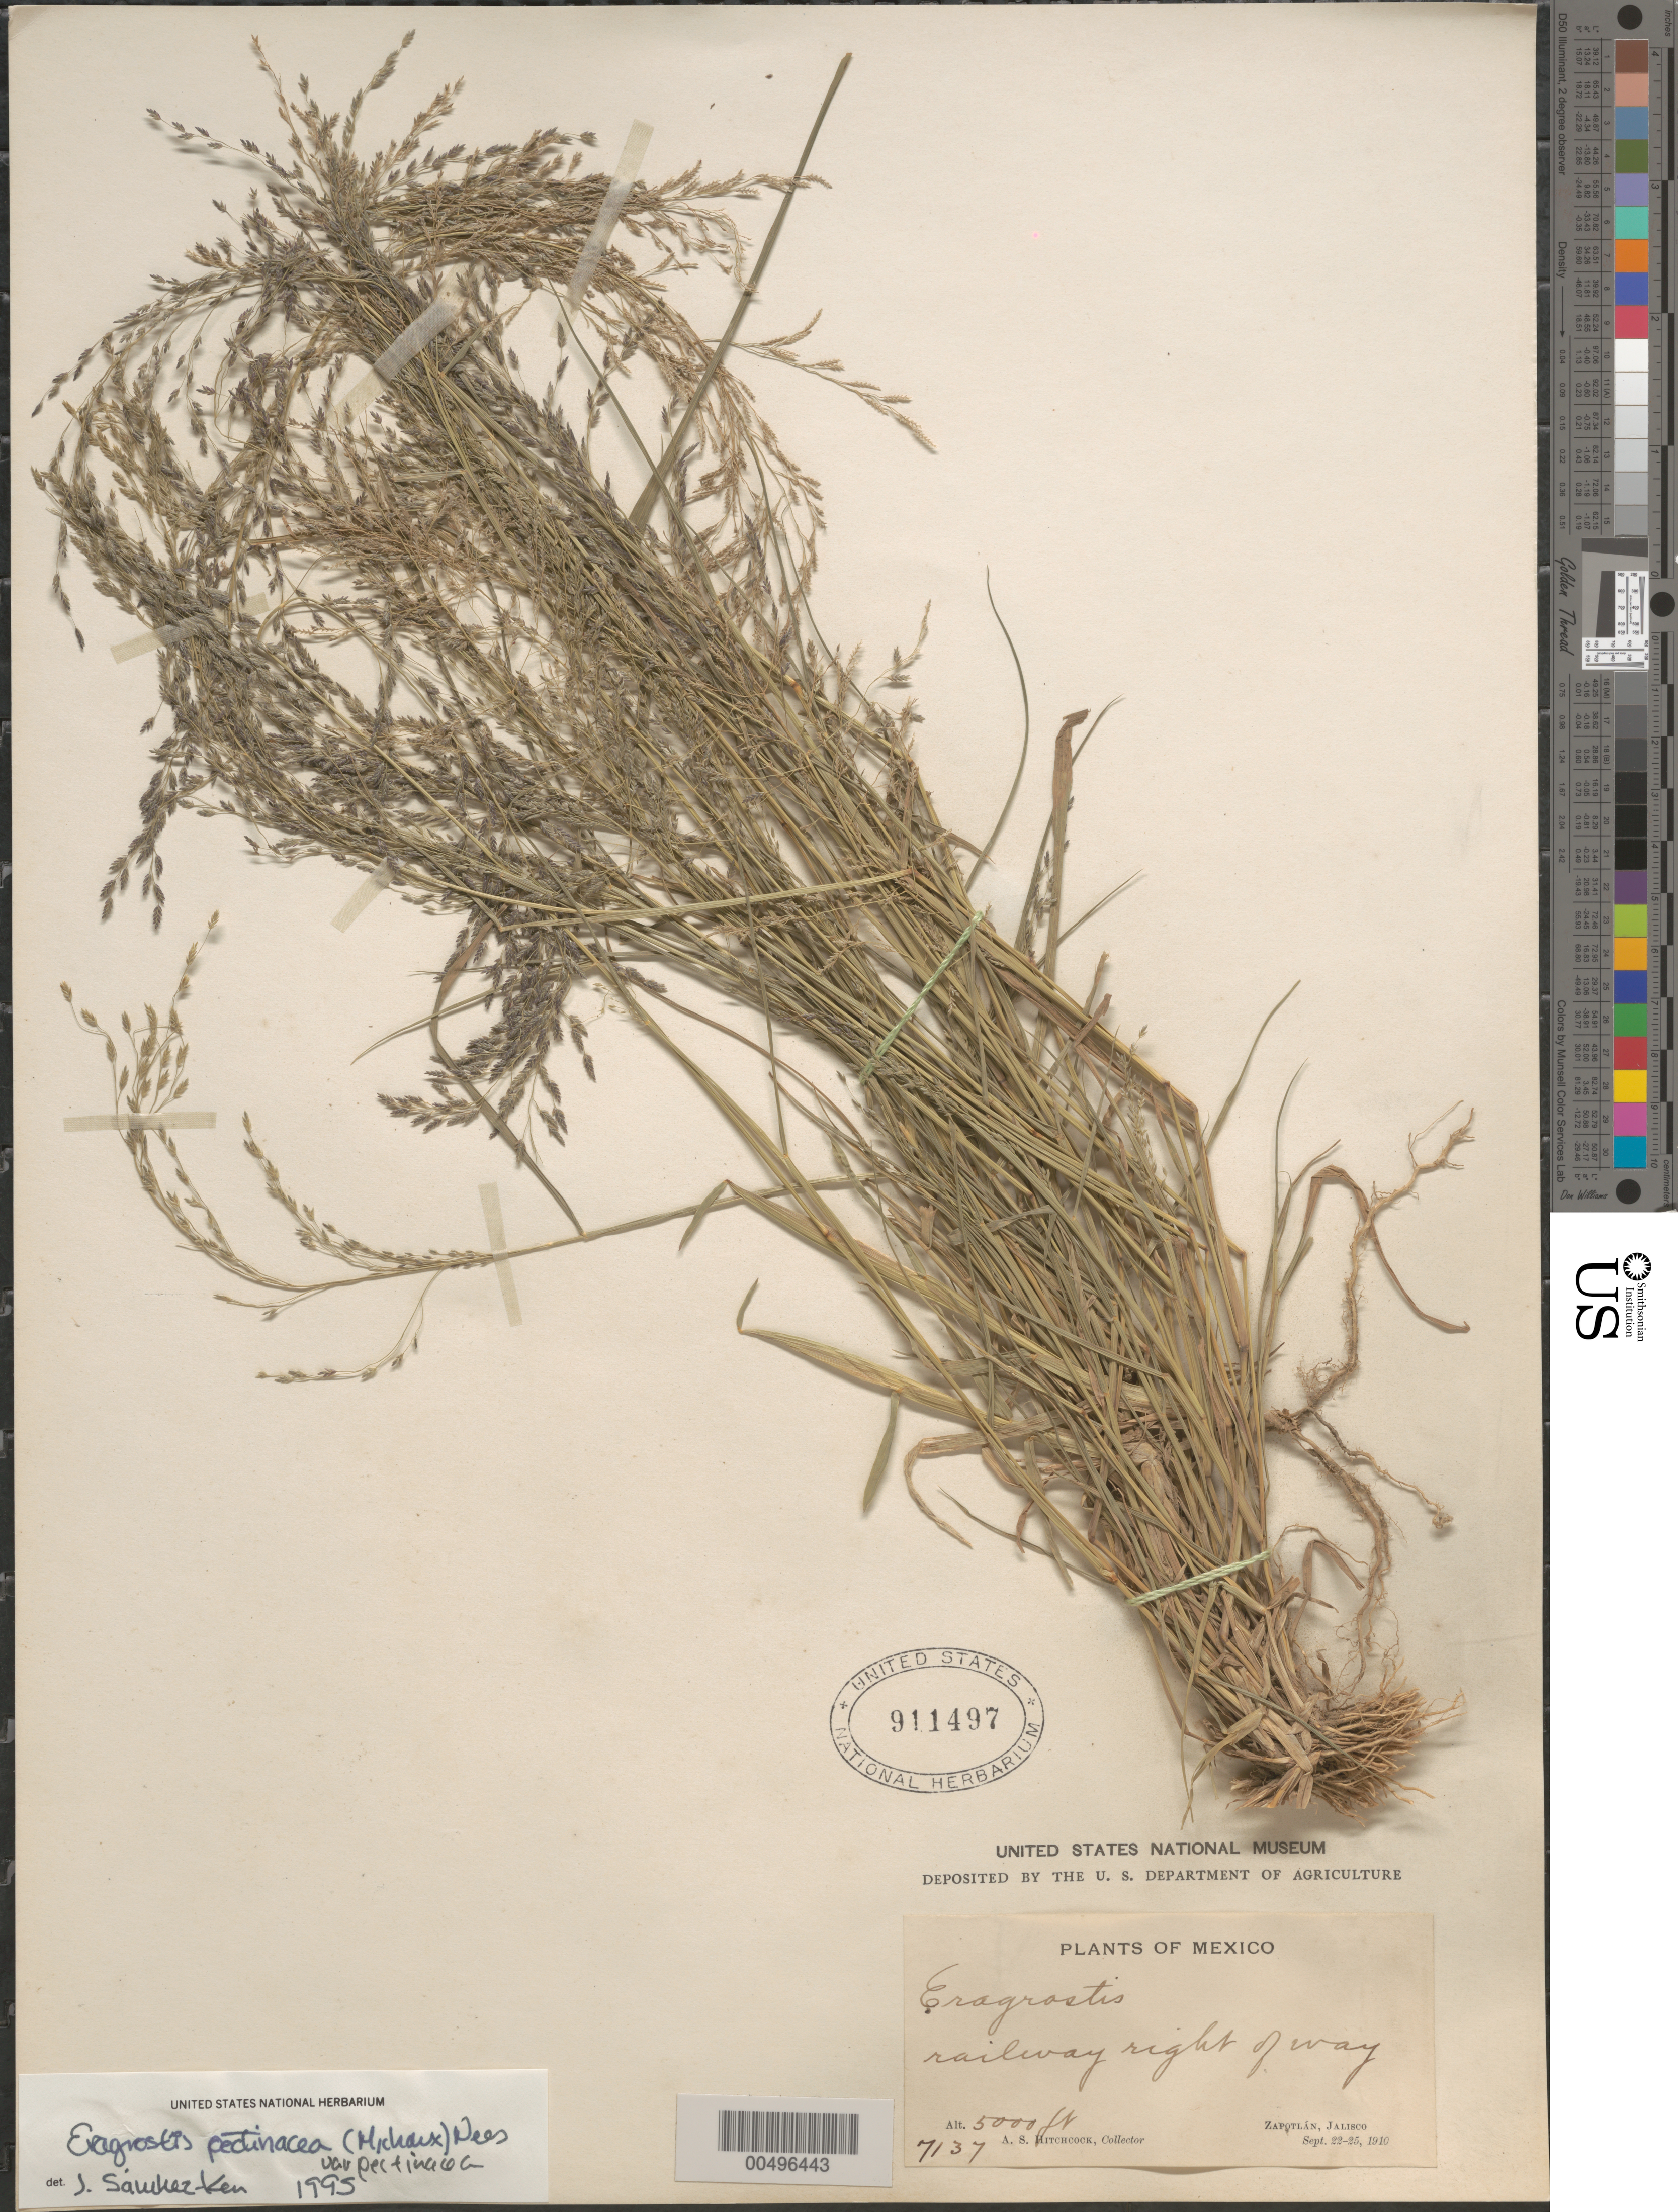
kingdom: Plantae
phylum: Tracheophyta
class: Liliopsida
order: Poales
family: Poaceae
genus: Eragrostis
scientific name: Eragrostis pectinacea var. pectinacea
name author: (Michx.) Nees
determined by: Sánchez-Ken, J. G.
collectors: A. S. Hitchcock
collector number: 7137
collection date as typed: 22 Sep 1910 to 25 Sep 1910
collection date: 1910-09-22/1910-09-25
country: Mexico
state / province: Jalisco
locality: Zapotlán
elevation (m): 1524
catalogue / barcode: US 911497